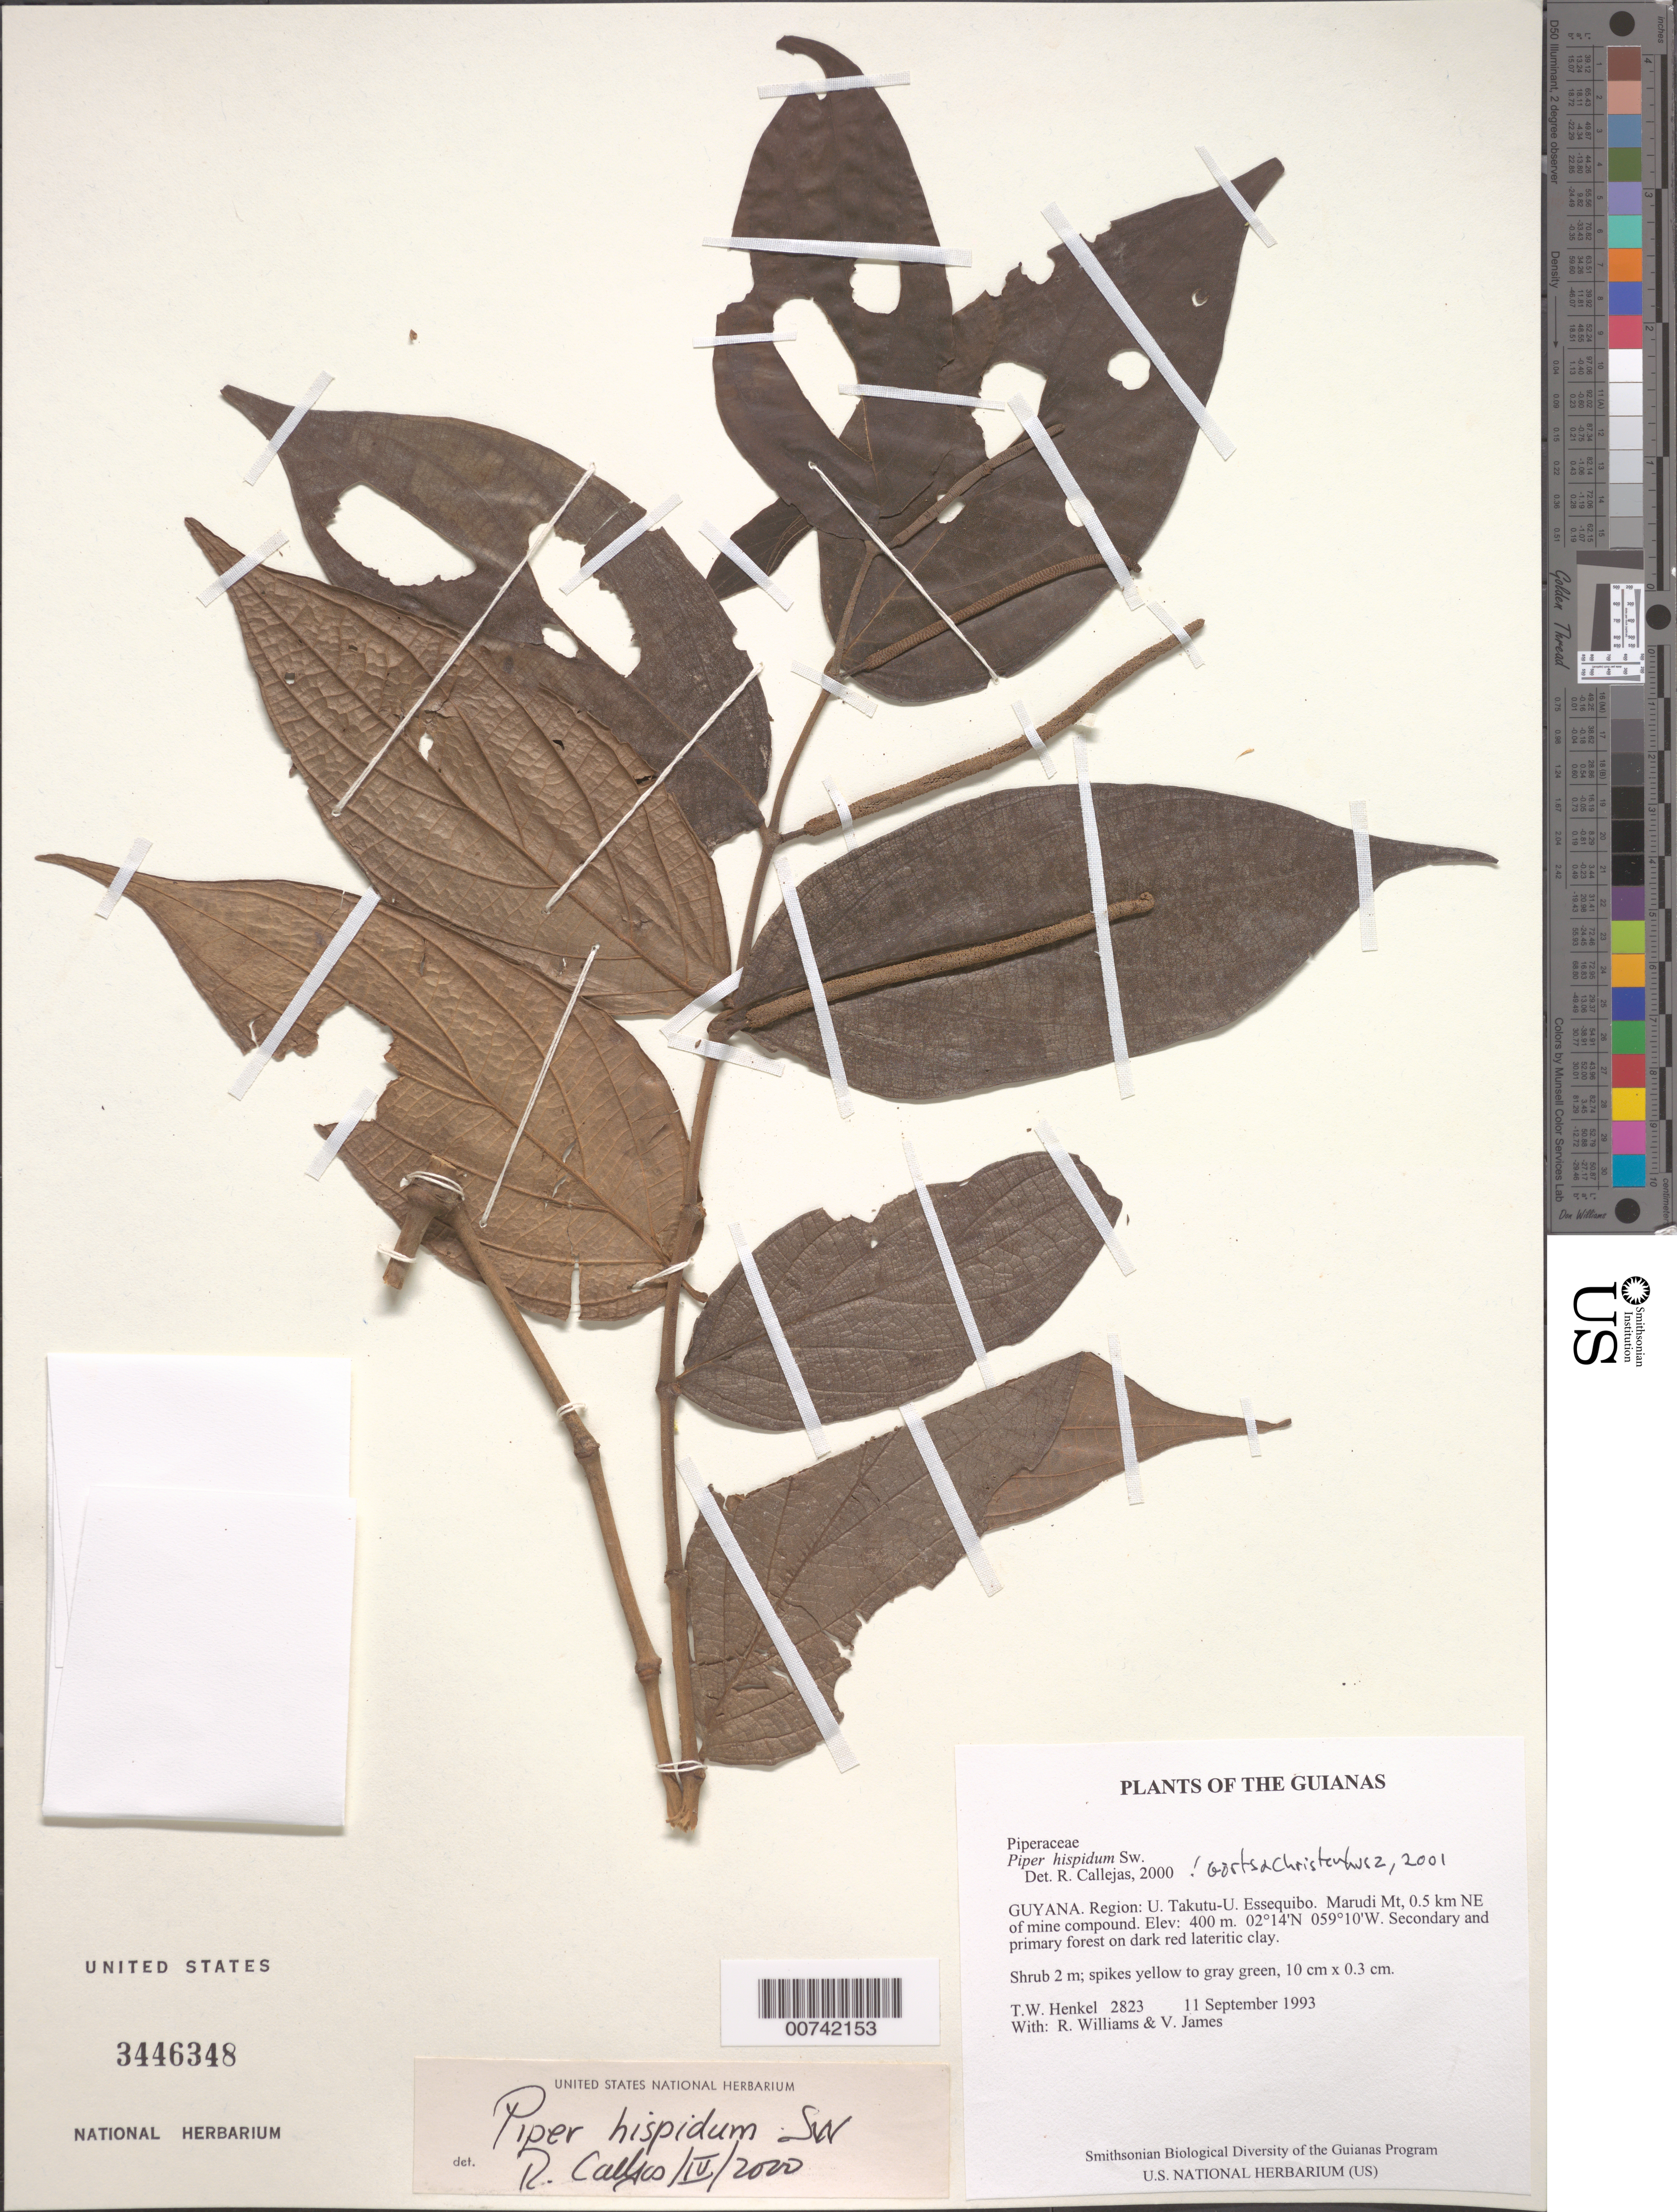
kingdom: Plantae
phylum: Tracheophyta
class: Magnoliopsida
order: Piperales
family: Piperaceae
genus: Piper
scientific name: Piper hispidum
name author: Sw.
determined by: Görts-van Rijn, A. R.; Christenhusz, M. J.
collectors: T. Henkel, R. Williams & V. James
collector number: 2823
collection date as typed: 11 September 1993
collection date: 1993-09-11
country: Guyana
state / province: U. Takutu-U. Essequibo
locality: Marudi Mt, 0.5 km NE of mine compound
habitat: Secondary and primary forest on dark red lateritic clay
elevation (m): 400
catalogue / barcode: US 3446348